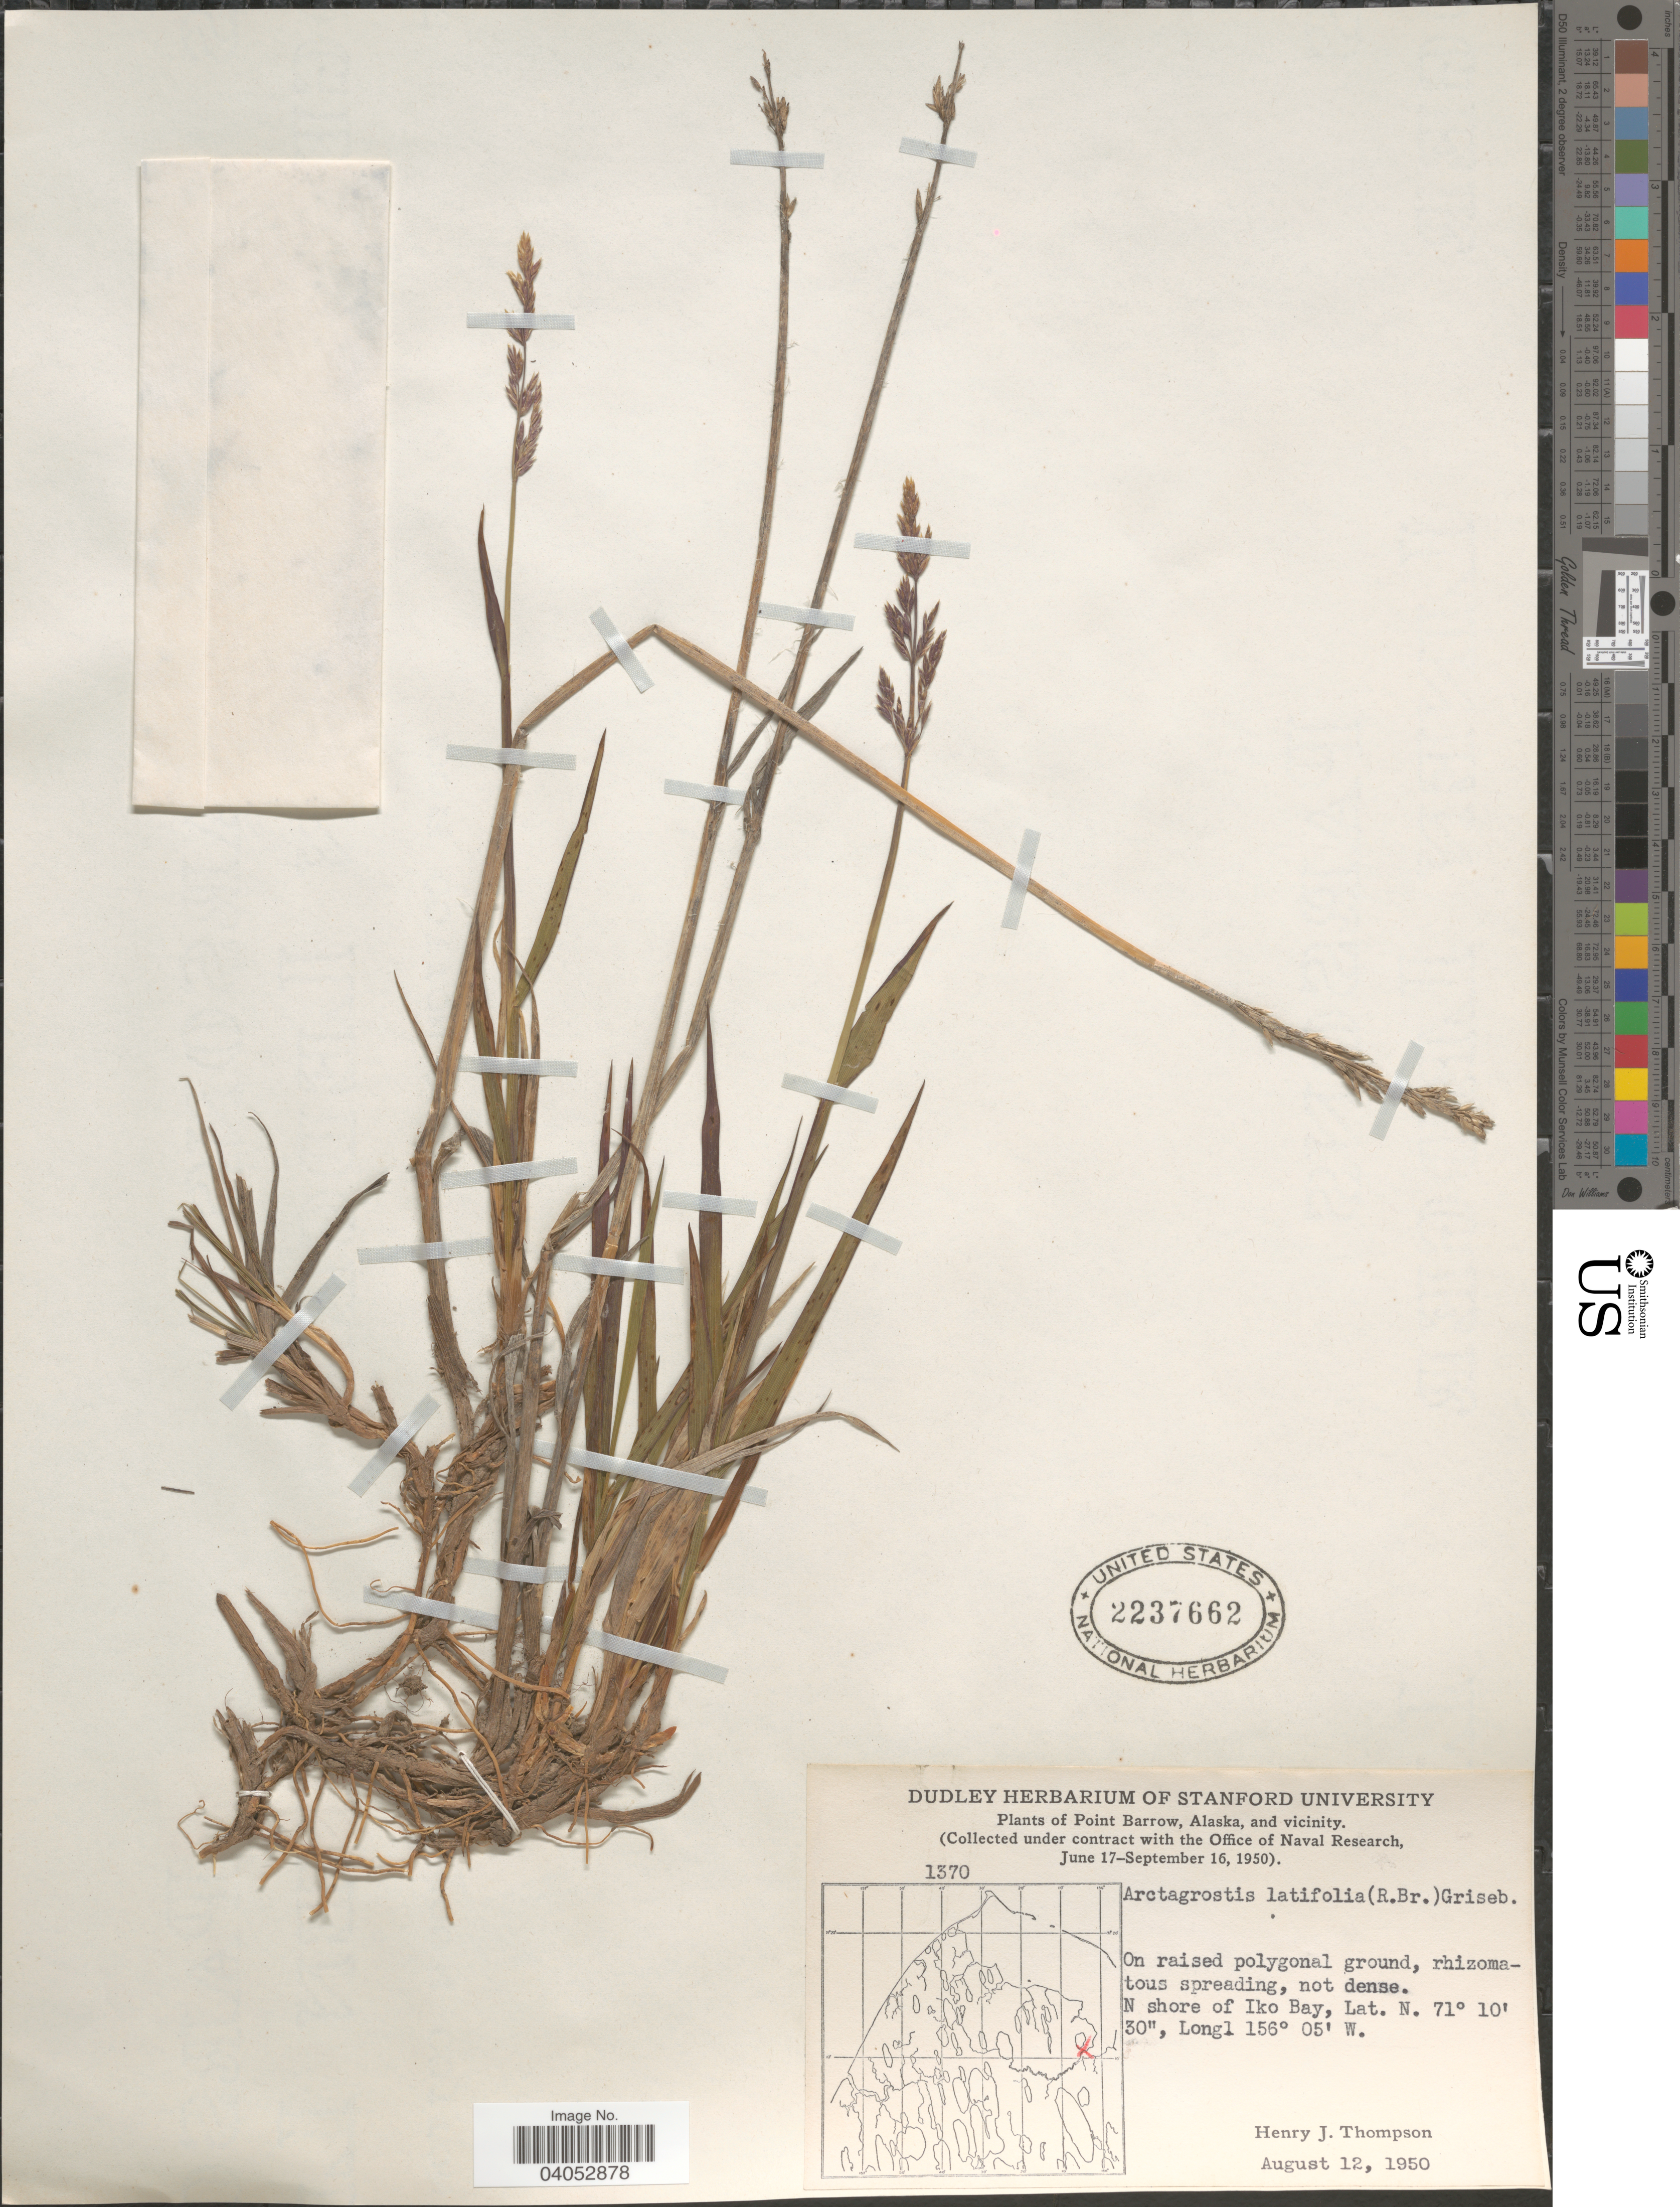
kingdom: Plantae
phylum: Tracheophyta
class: Liliopsida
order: Poales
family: Poaceae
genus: Arctagrostis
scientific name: Arctagrostis latifolia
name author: (R. Br.) Griseb.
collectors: H. J. Thompson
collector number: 1370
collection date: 1950-08-12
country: United States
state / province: Alaska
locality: Point Barrow, and vicinity. N shore of Iko Bay.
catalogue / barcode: US 2237662